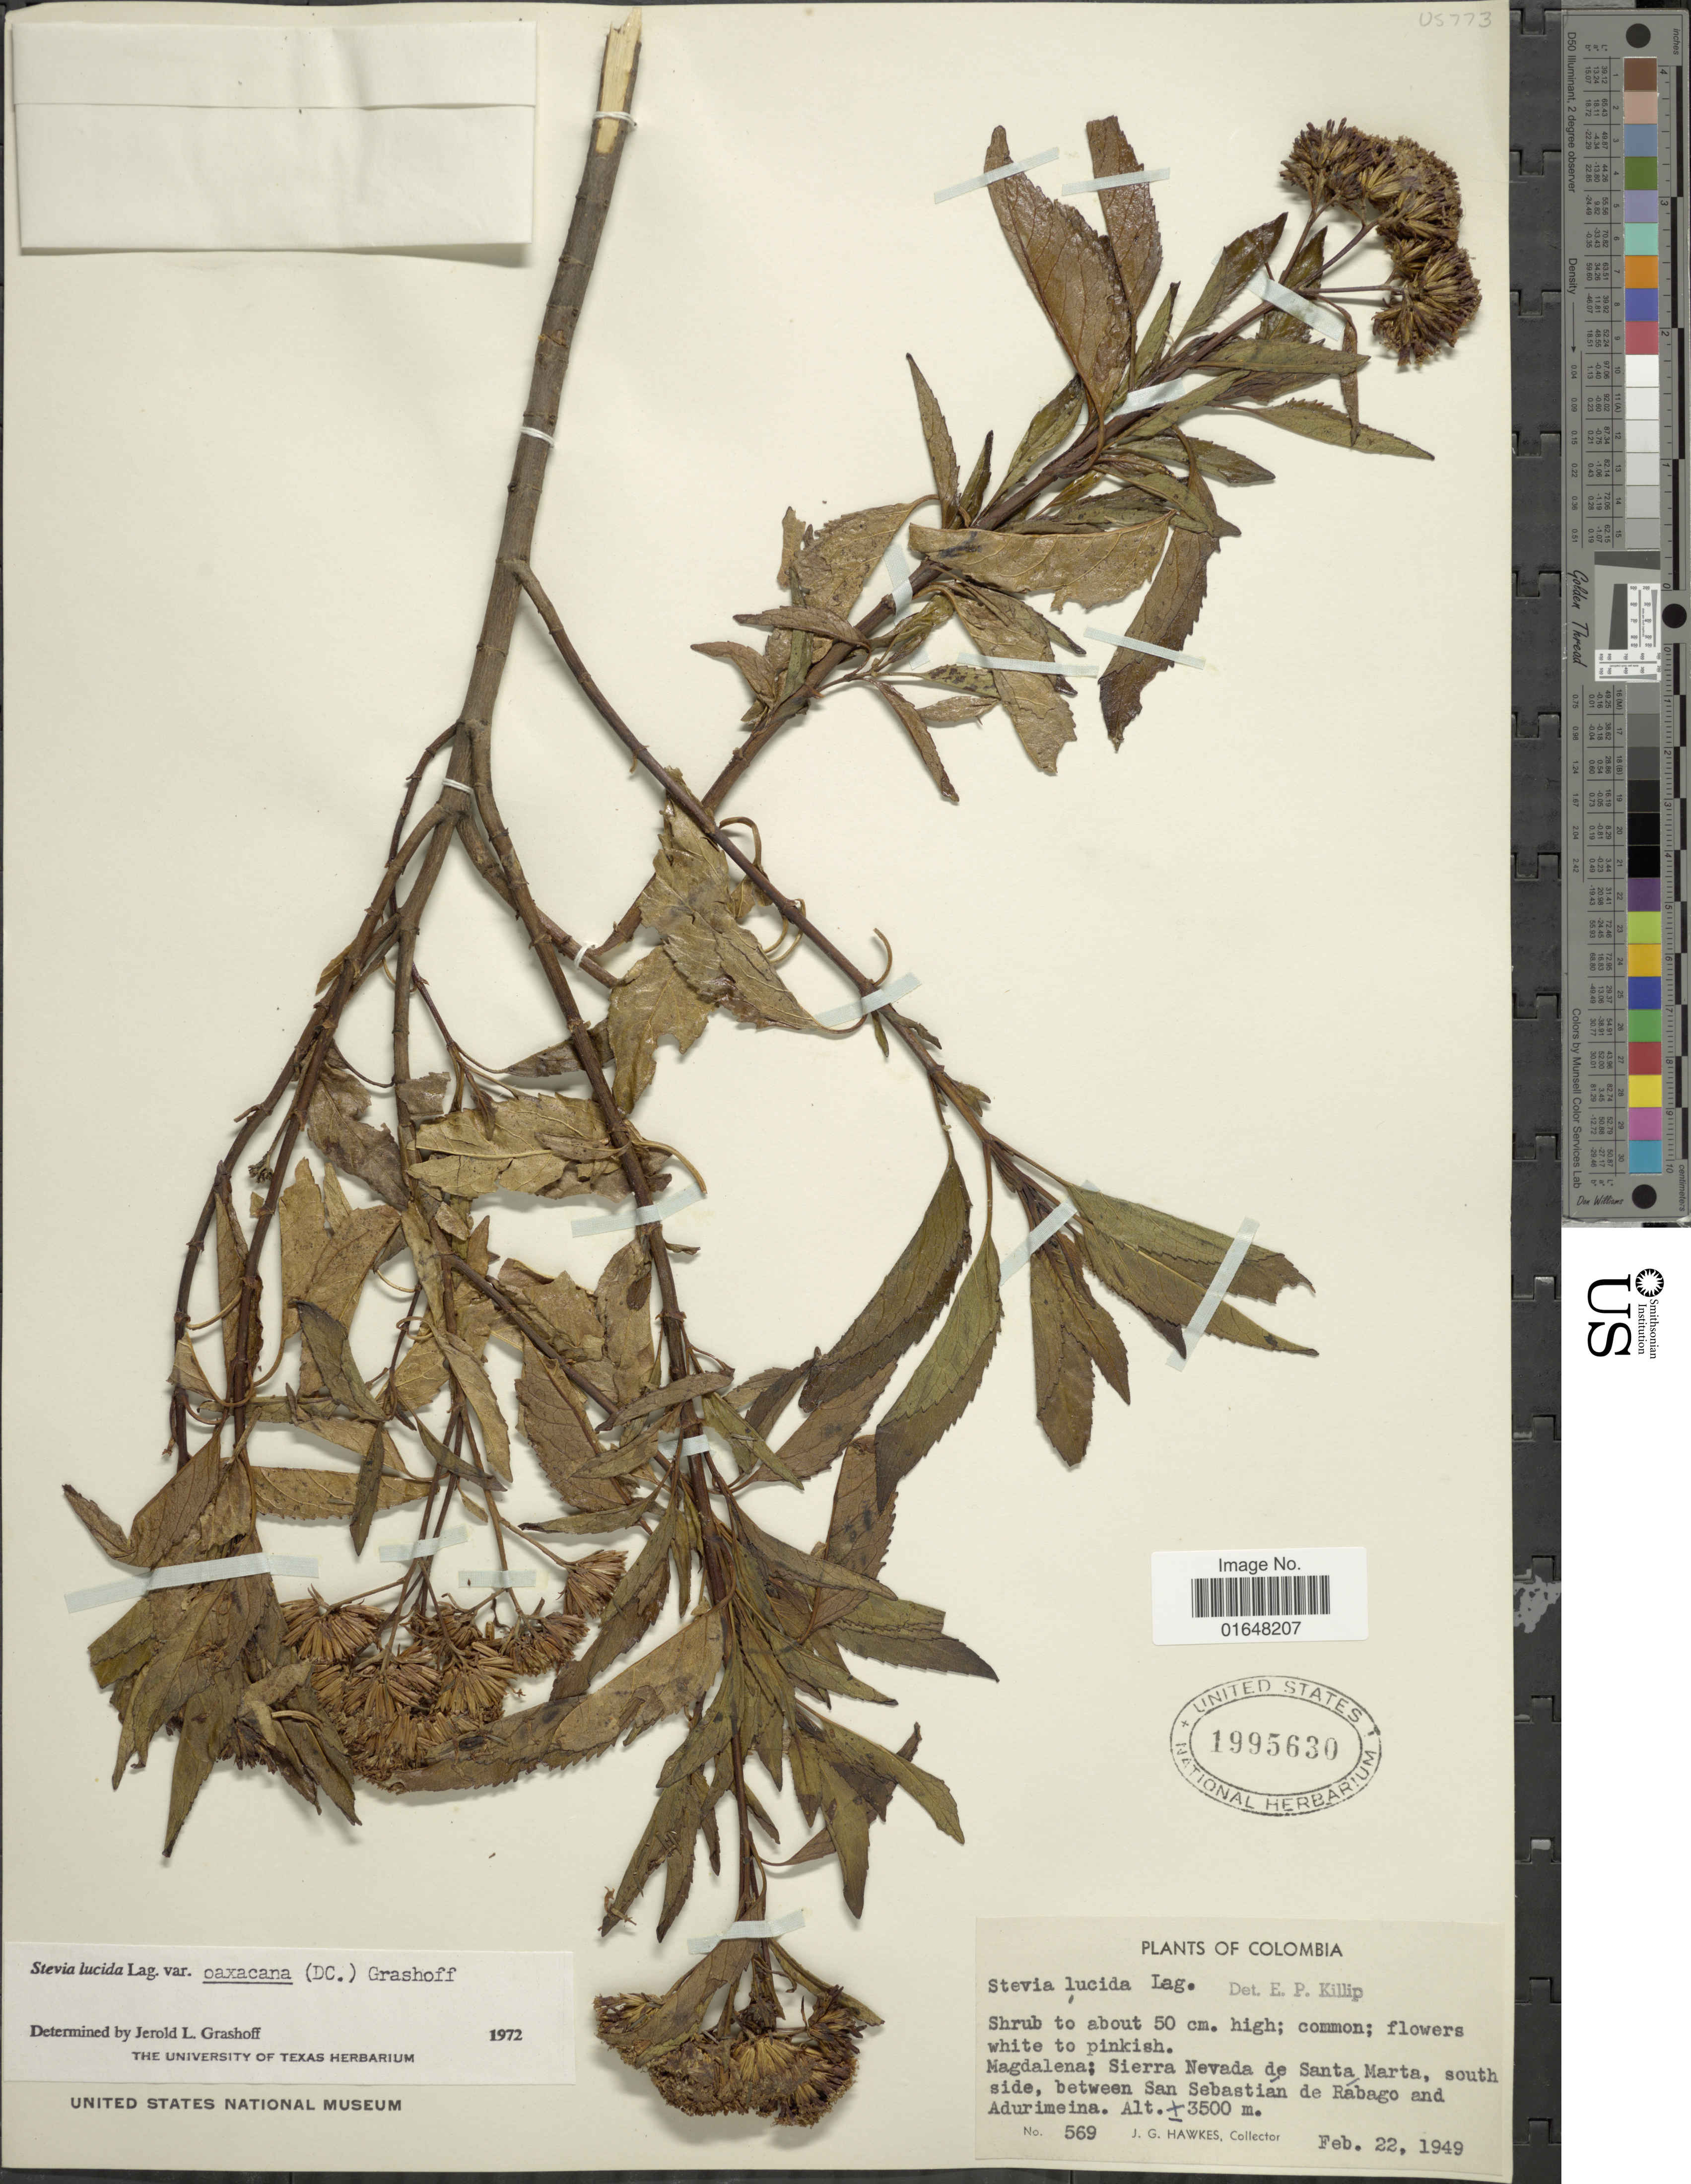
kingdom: Plantae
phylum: Tracheophyta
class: Magnoliopsida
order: Asterales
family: Asteraceae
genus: Stevia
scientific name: Stevia lucida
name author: Lag.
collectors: J. Hawkes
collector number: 569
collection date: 1949-02-22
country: Colombia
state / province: Magdalena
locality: Sierra Nevada de Santa Marta, south side, between San Sebastian de Rabago and Adurimeina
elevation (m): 3500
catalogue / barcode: US 1995630